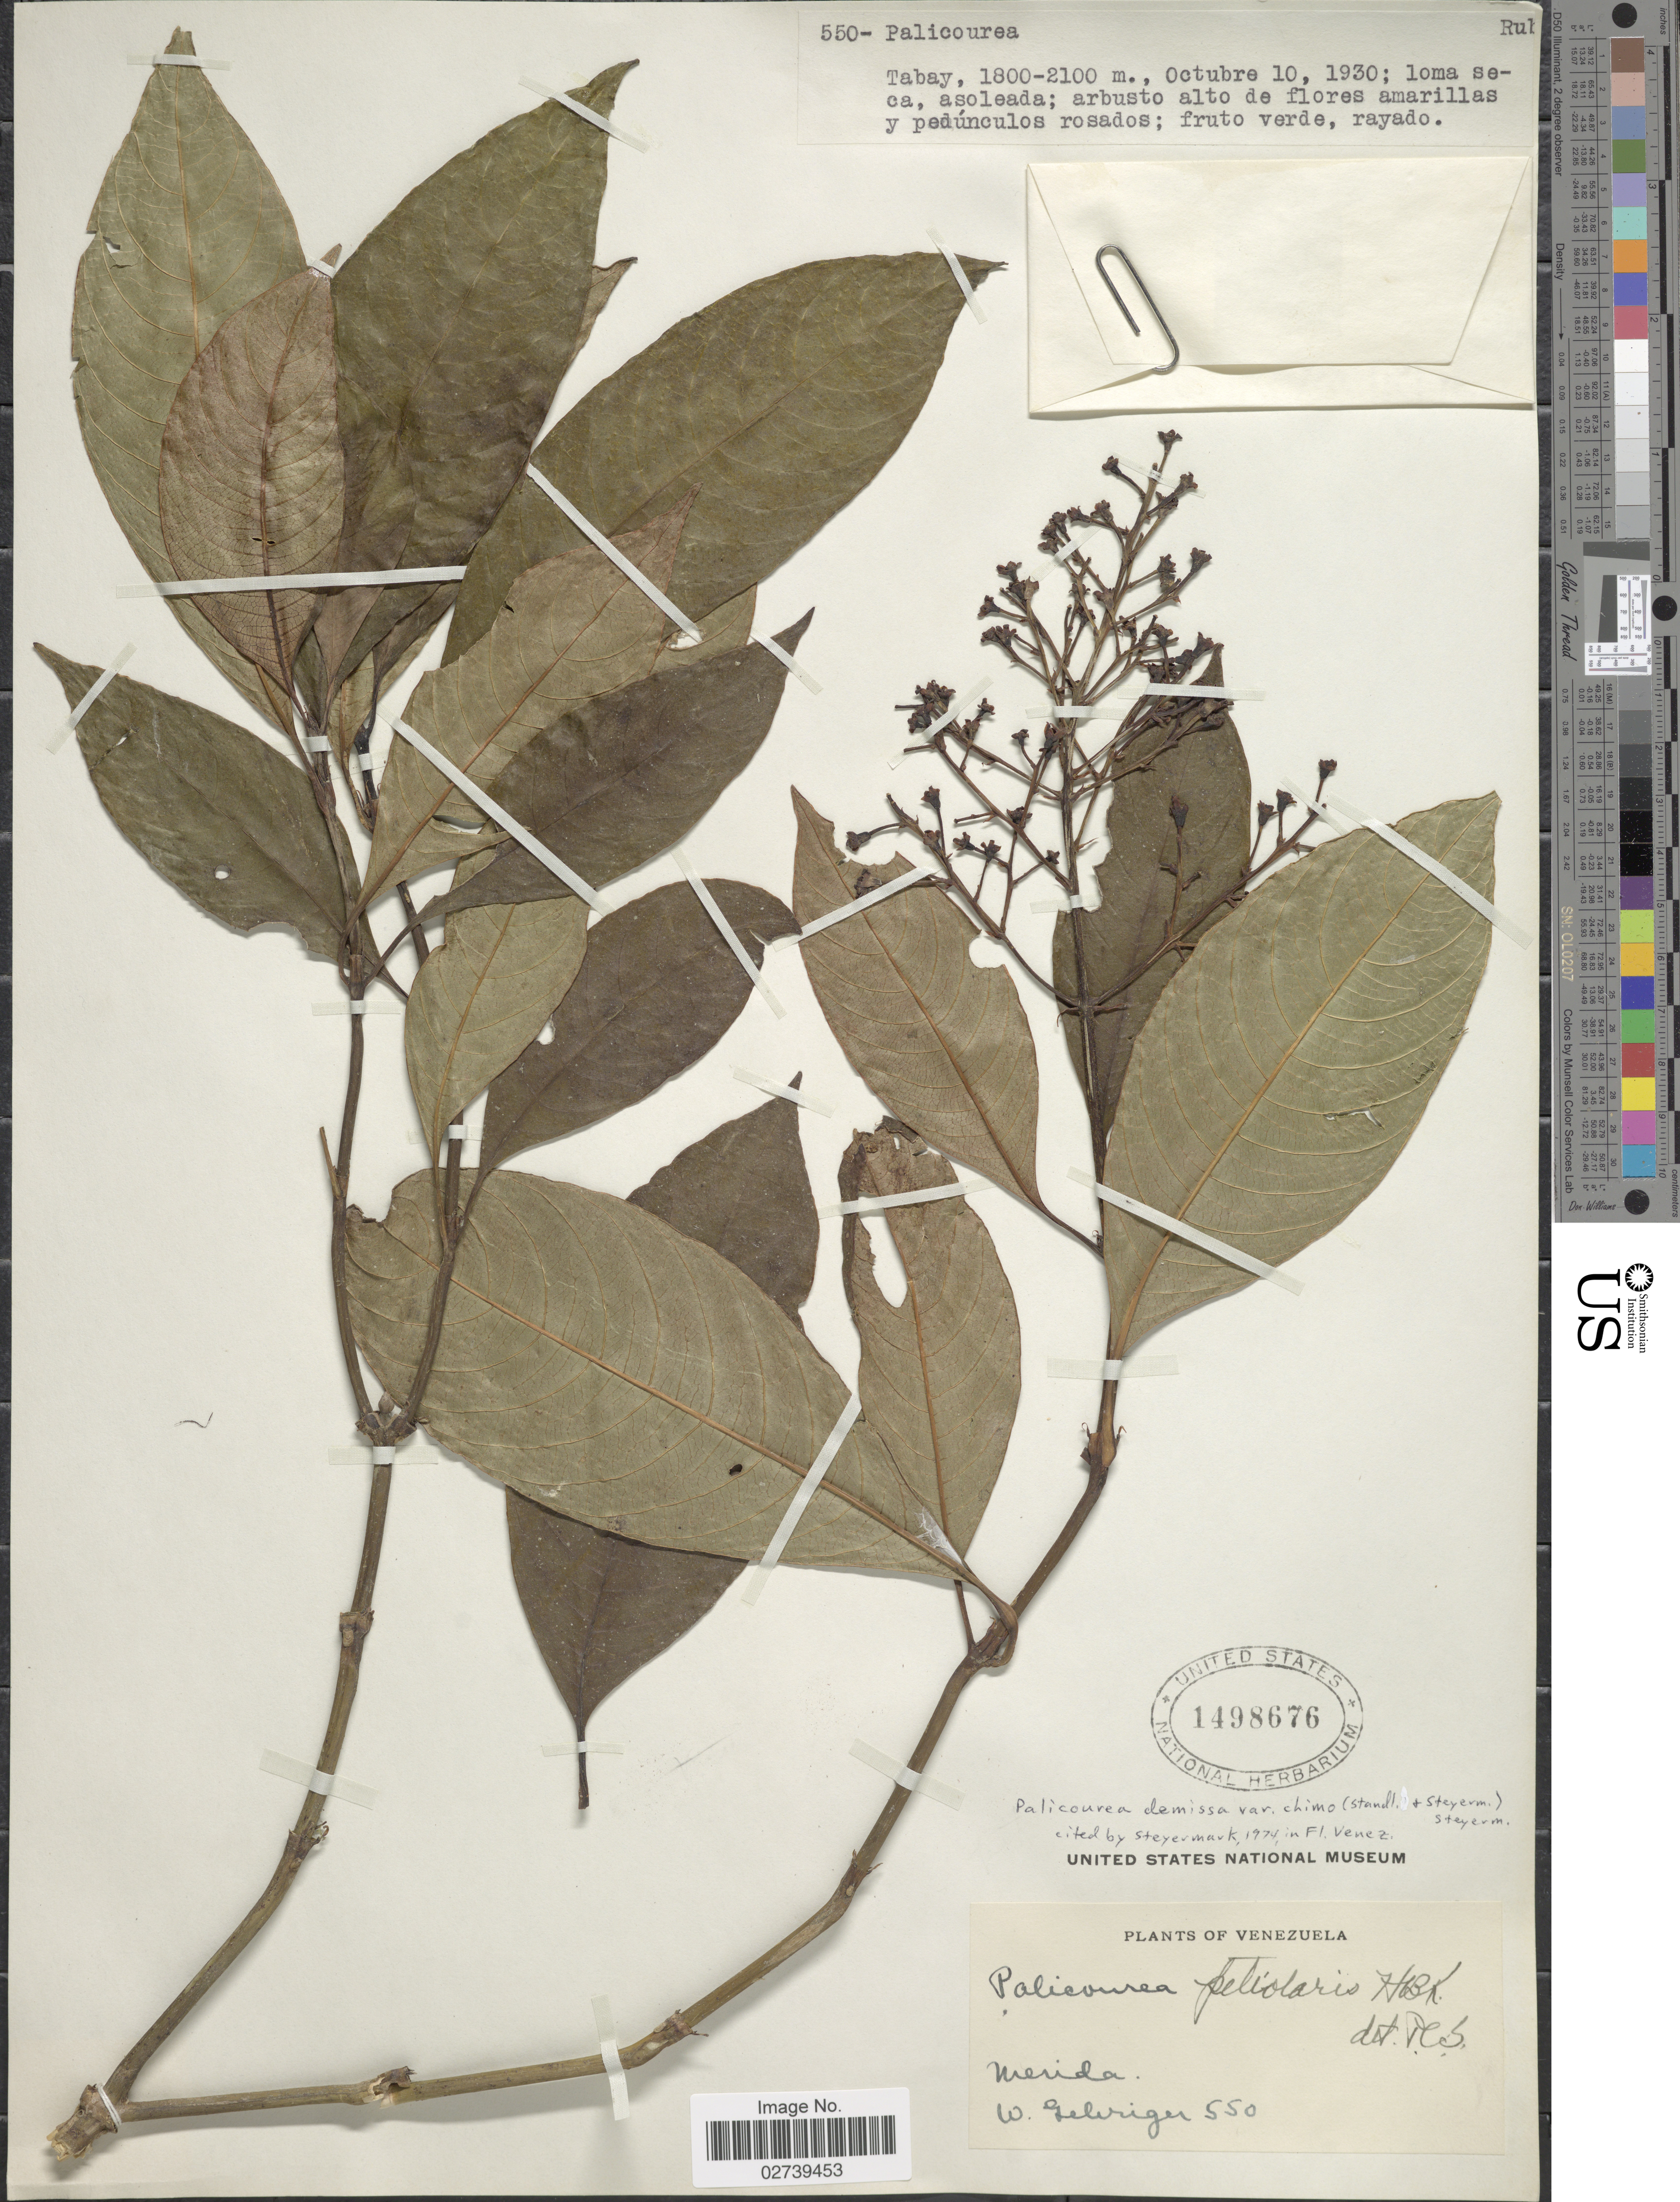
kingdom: Plantae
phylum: Tracheophyta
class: Magnoliopsida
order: Gentianales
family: Rubiaceae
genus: Palicourea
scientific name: Palicourea demissa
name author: Standl.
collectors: W. Gehriger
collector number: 550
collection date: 1930-10-10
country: Venezuela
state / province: Mérida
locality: Tabay, loma seca, asoleada.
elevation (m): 1800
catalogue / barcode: US 1498676